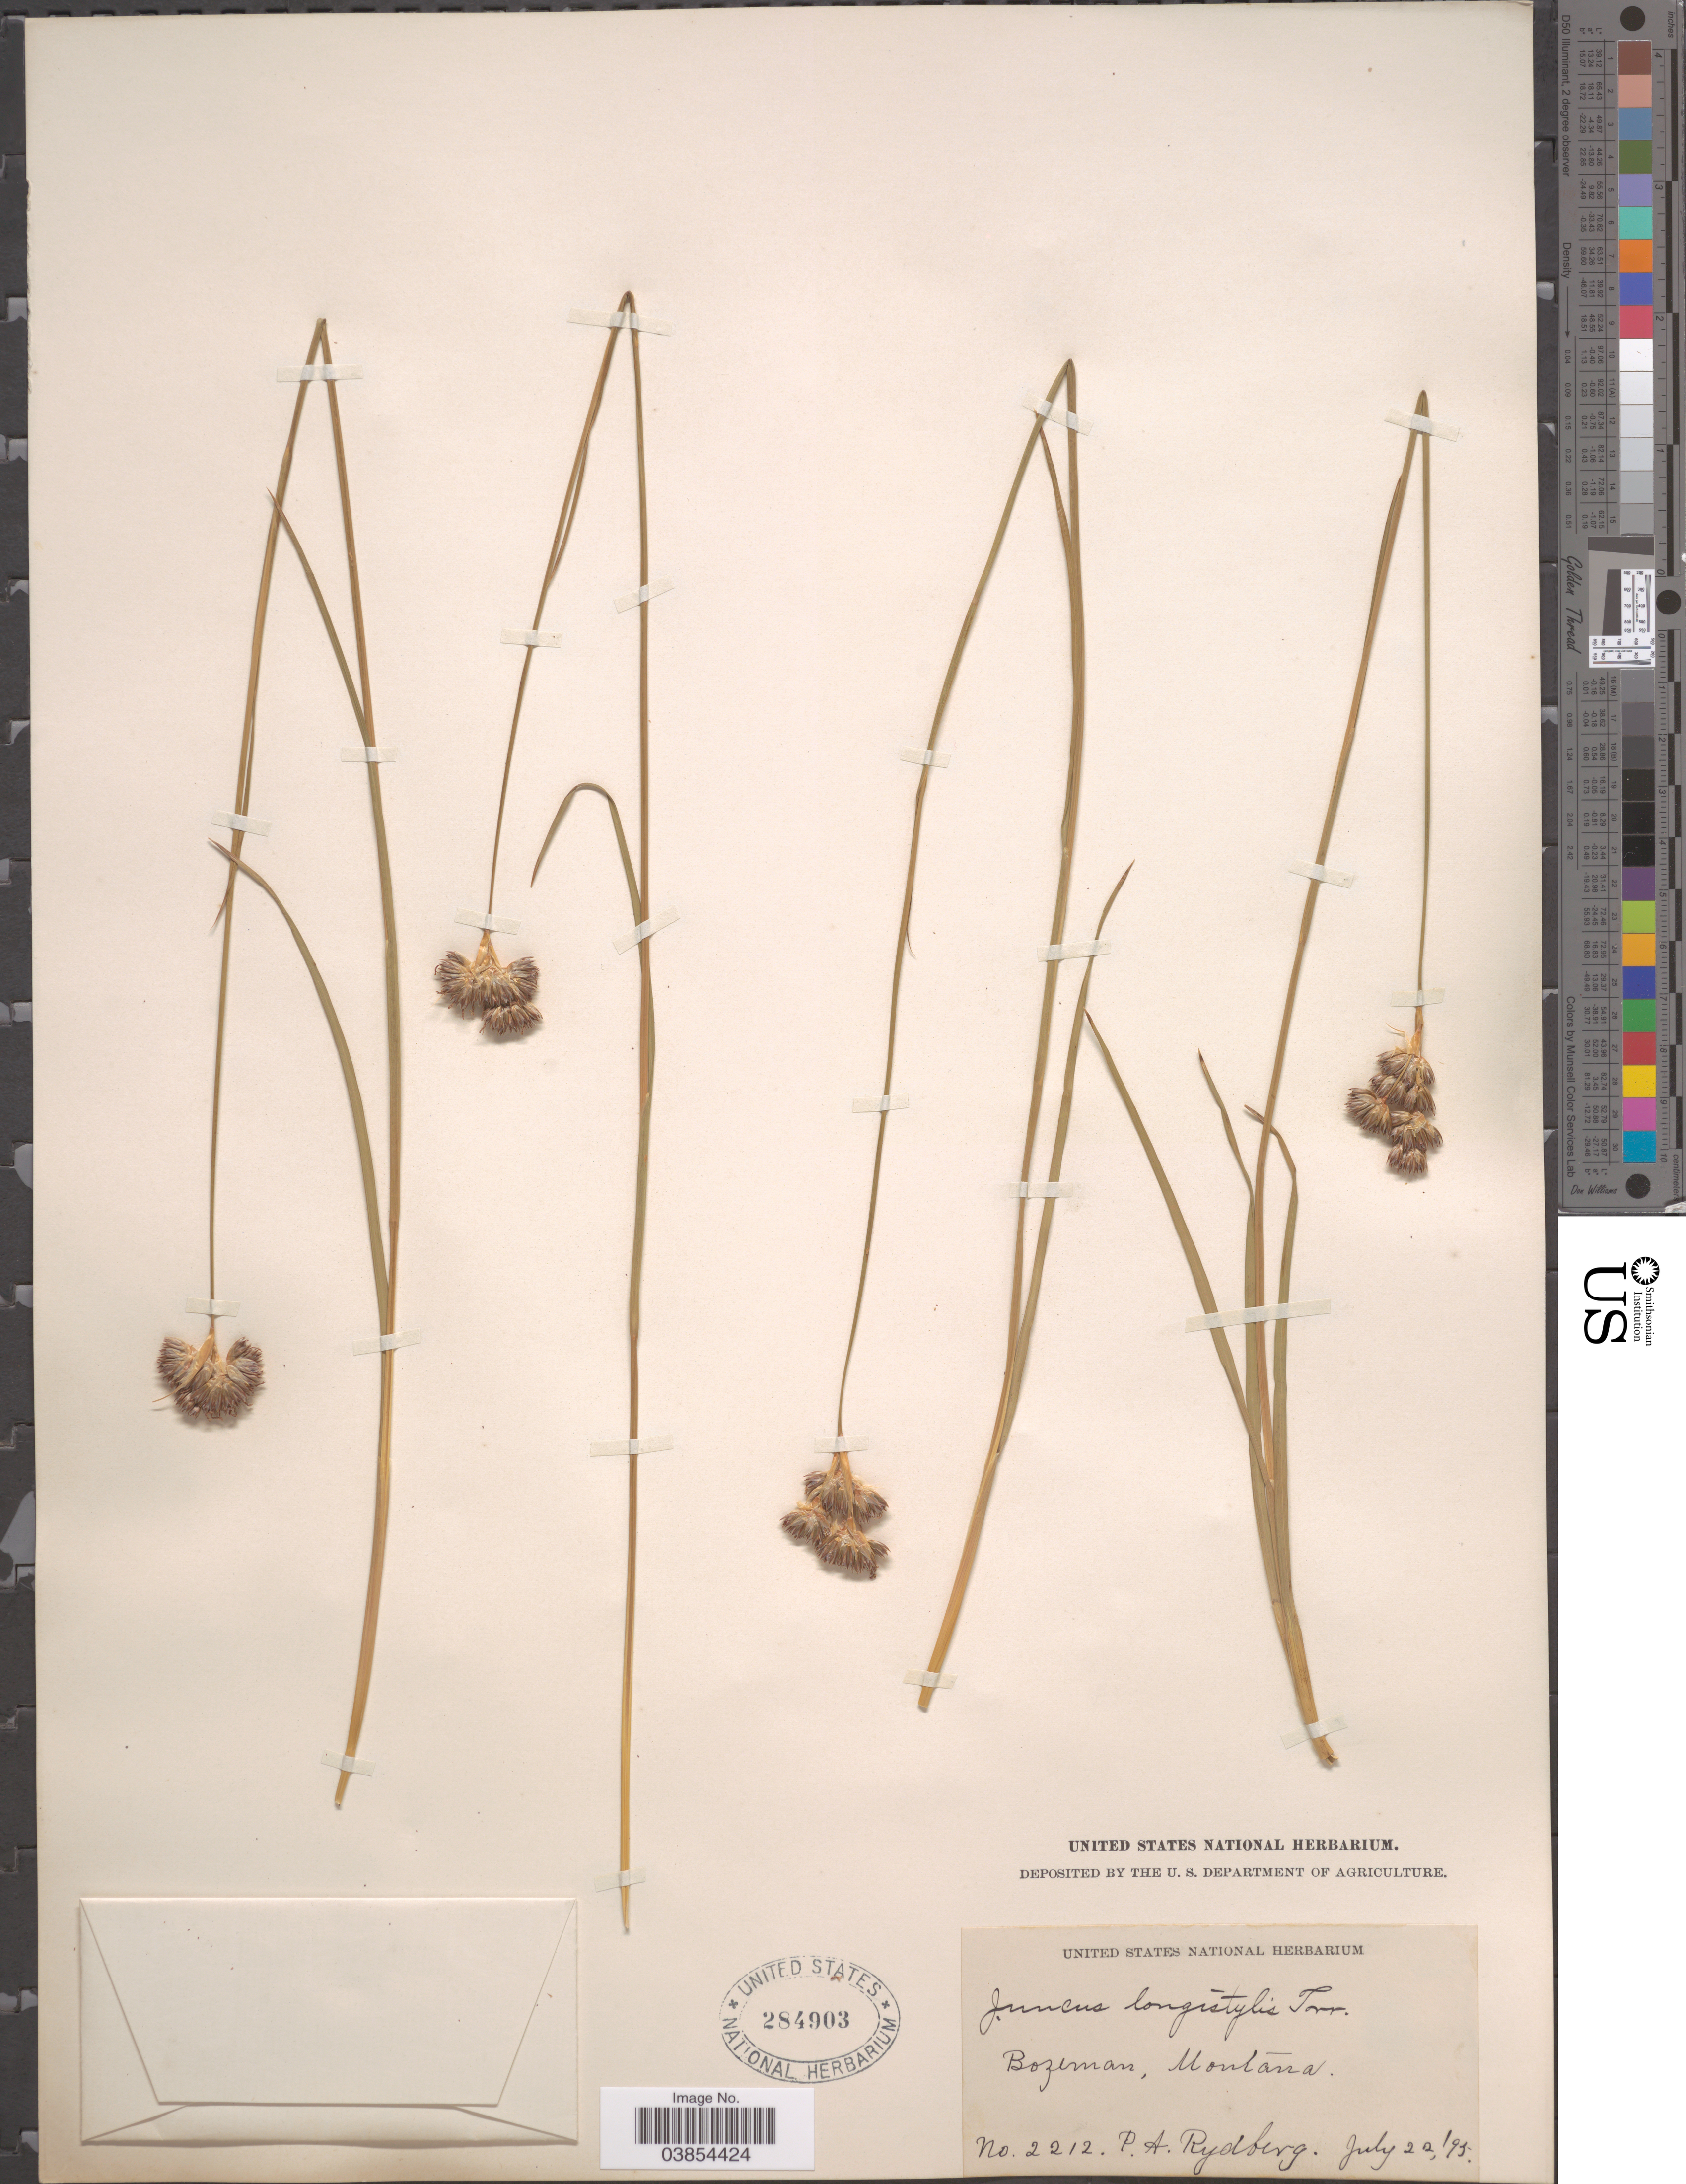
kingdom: Plantae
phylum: Tracheophyta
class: Liliopsida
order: Poales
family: Juncaceae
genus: Juncus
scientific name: Juncus longistylis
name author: Torr.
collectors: P. A. Rydberg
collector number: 2212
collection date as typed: Transcribed d/m/y: 22/7/95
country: United States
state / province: Montana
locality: Bozeman.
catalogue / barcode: US 284903